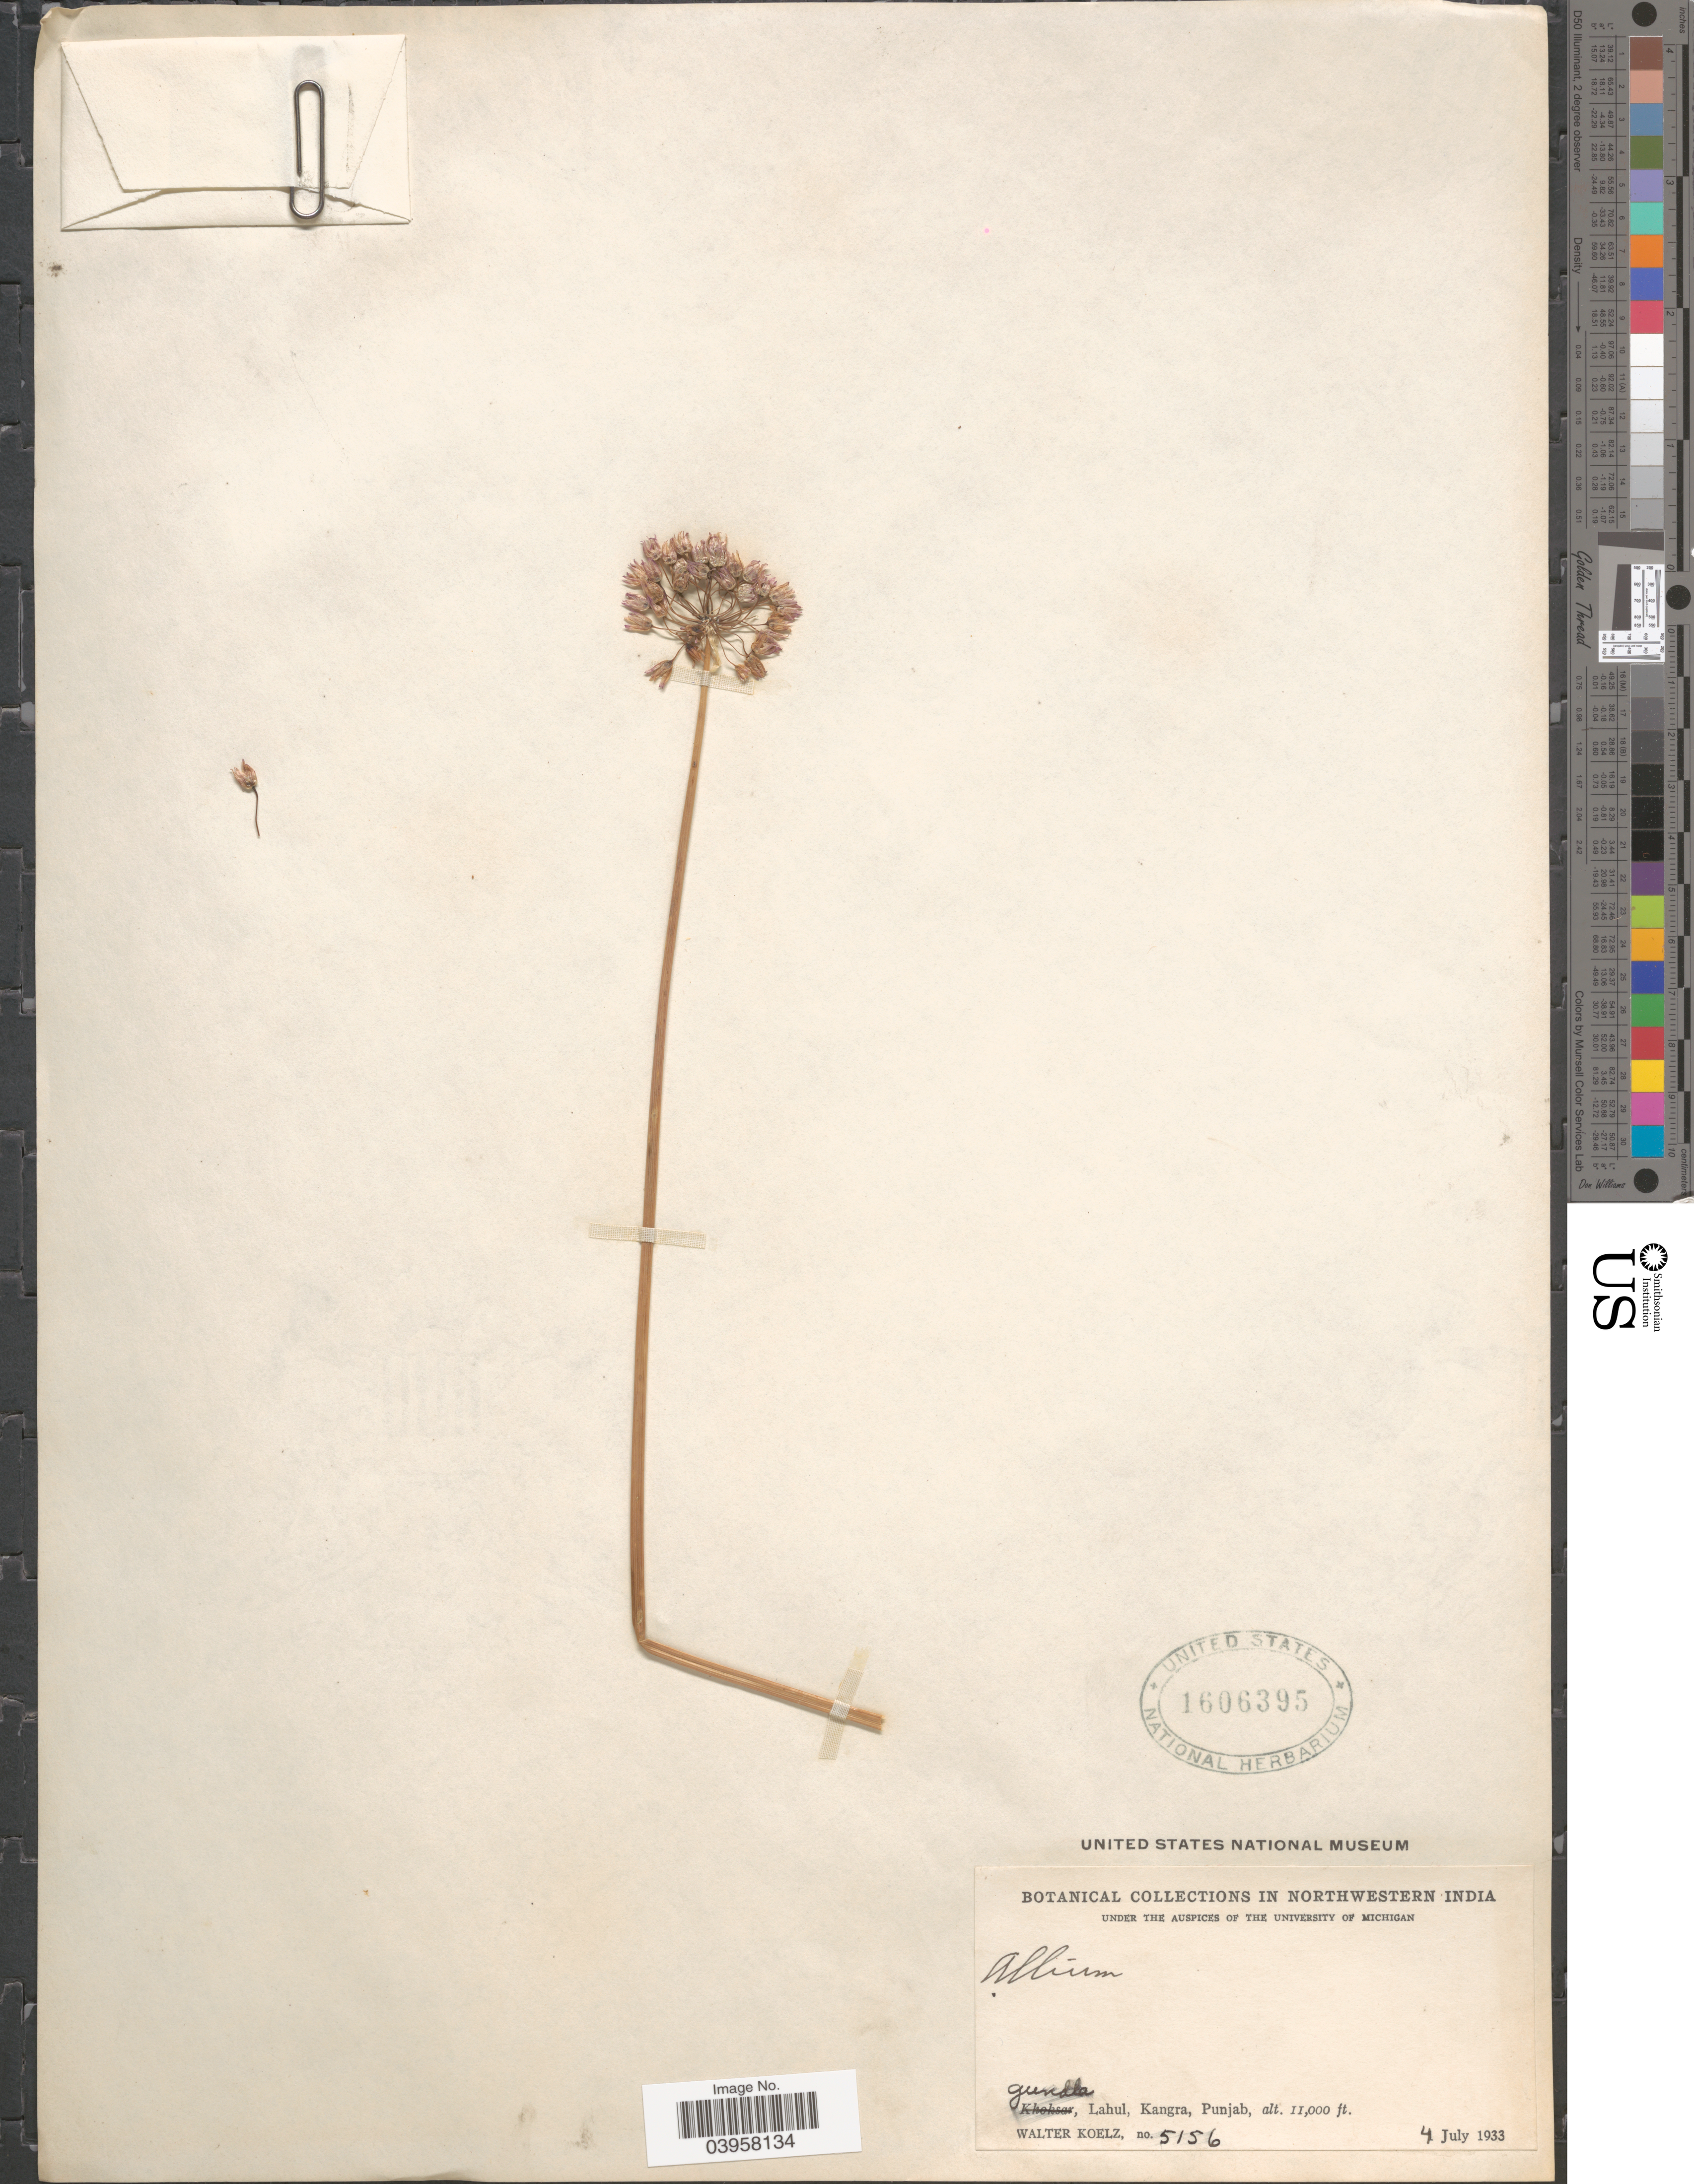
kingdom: Plantae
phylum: Tracheophyta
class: Liliopsida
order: Asparagales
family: Amaryllidaceae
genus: Allium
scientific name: Allium sp.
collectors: W. N. Koelz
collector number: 5156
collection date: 1933-07-04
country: India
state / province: Punjab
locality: In Northwestern India. Gundla, Lahul, Kangra.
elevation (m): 3353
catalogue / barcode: US 1606395